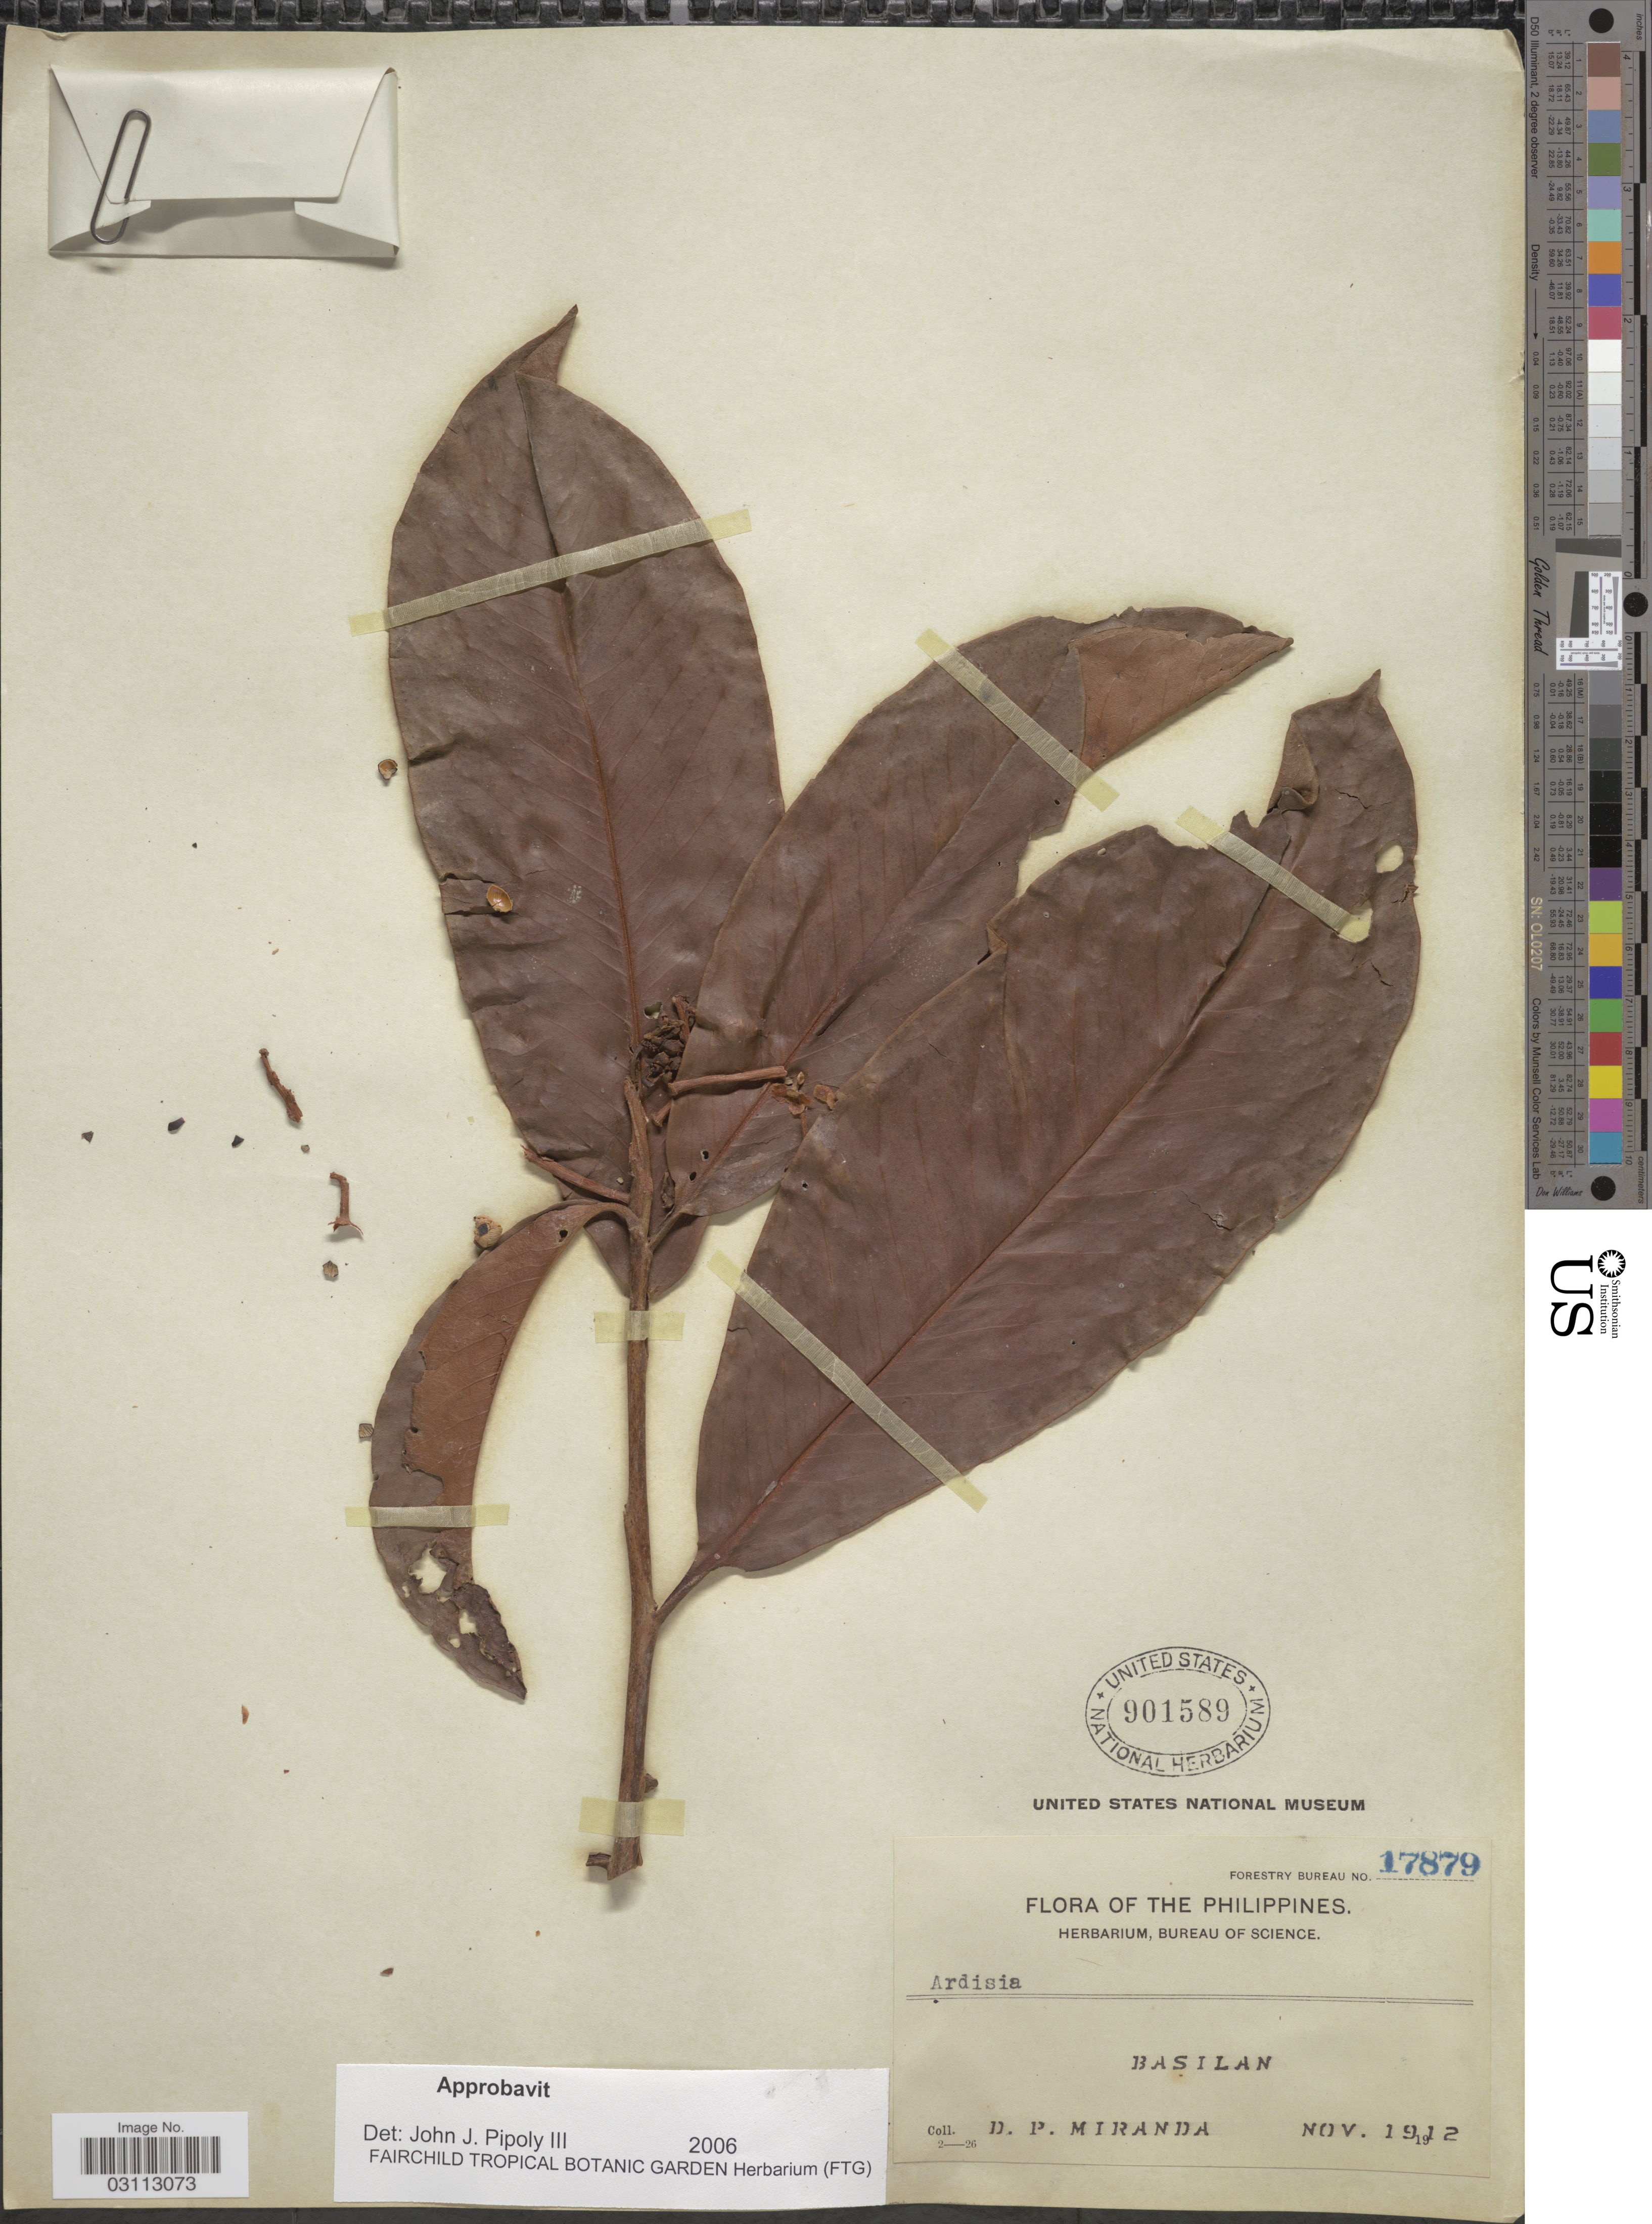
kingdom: Plantae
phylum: Tracheophyta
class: Magnoliopsida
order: Ericales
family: Primulaceae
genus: Ardisia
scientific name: Ardisia sp.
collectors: D. P. Miranda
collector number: Forestry Bureau 17879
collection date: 1912-11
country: Philippines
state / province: Muslim Mindanao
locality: Basilan.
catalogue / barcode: US 901589